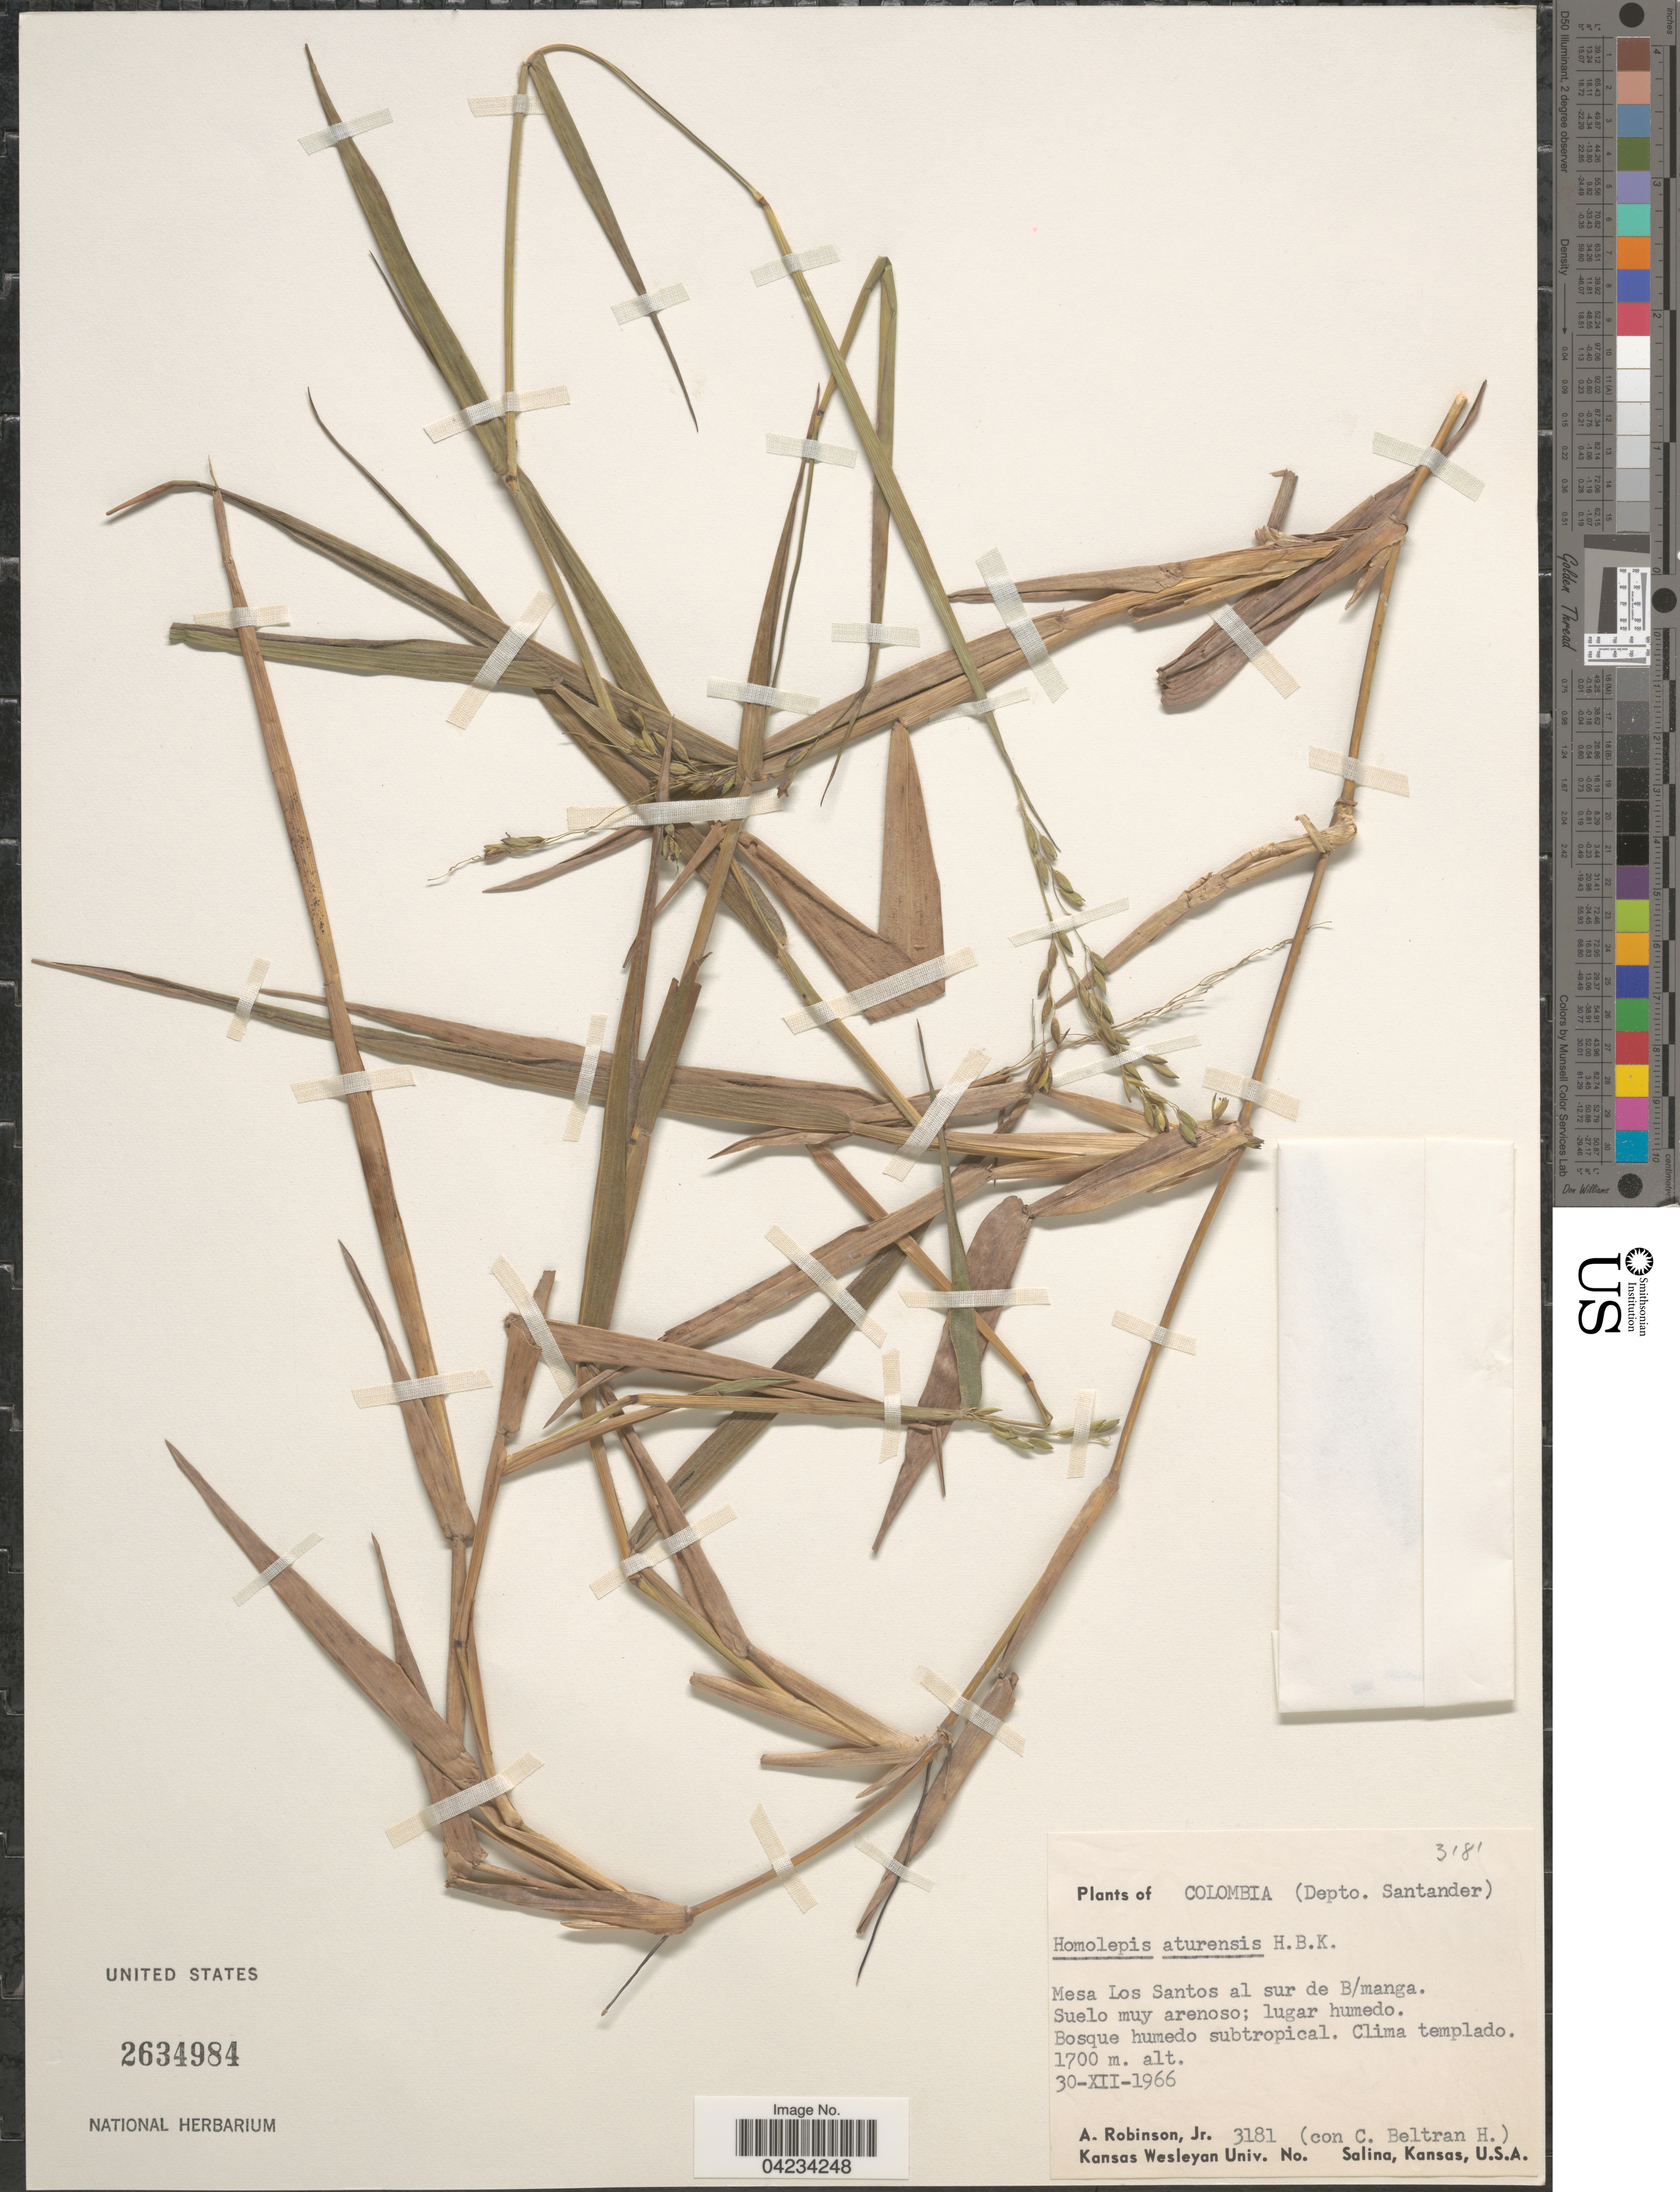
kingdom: Plantae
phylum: Tracheophyta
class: Liliopsida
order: Poales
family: Poaceae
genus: Homolepis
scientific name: Homolepis isocalycia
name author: (G. Mey.) Chase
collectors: A. Robinson Jr. & C. Beltran H.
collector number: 3181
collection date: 1966-12-30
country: Colombia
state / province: Santander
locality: Depto. Santander. Mesa Los Santos al sur de B/manga.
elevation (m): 1700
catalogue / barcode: US 2634984